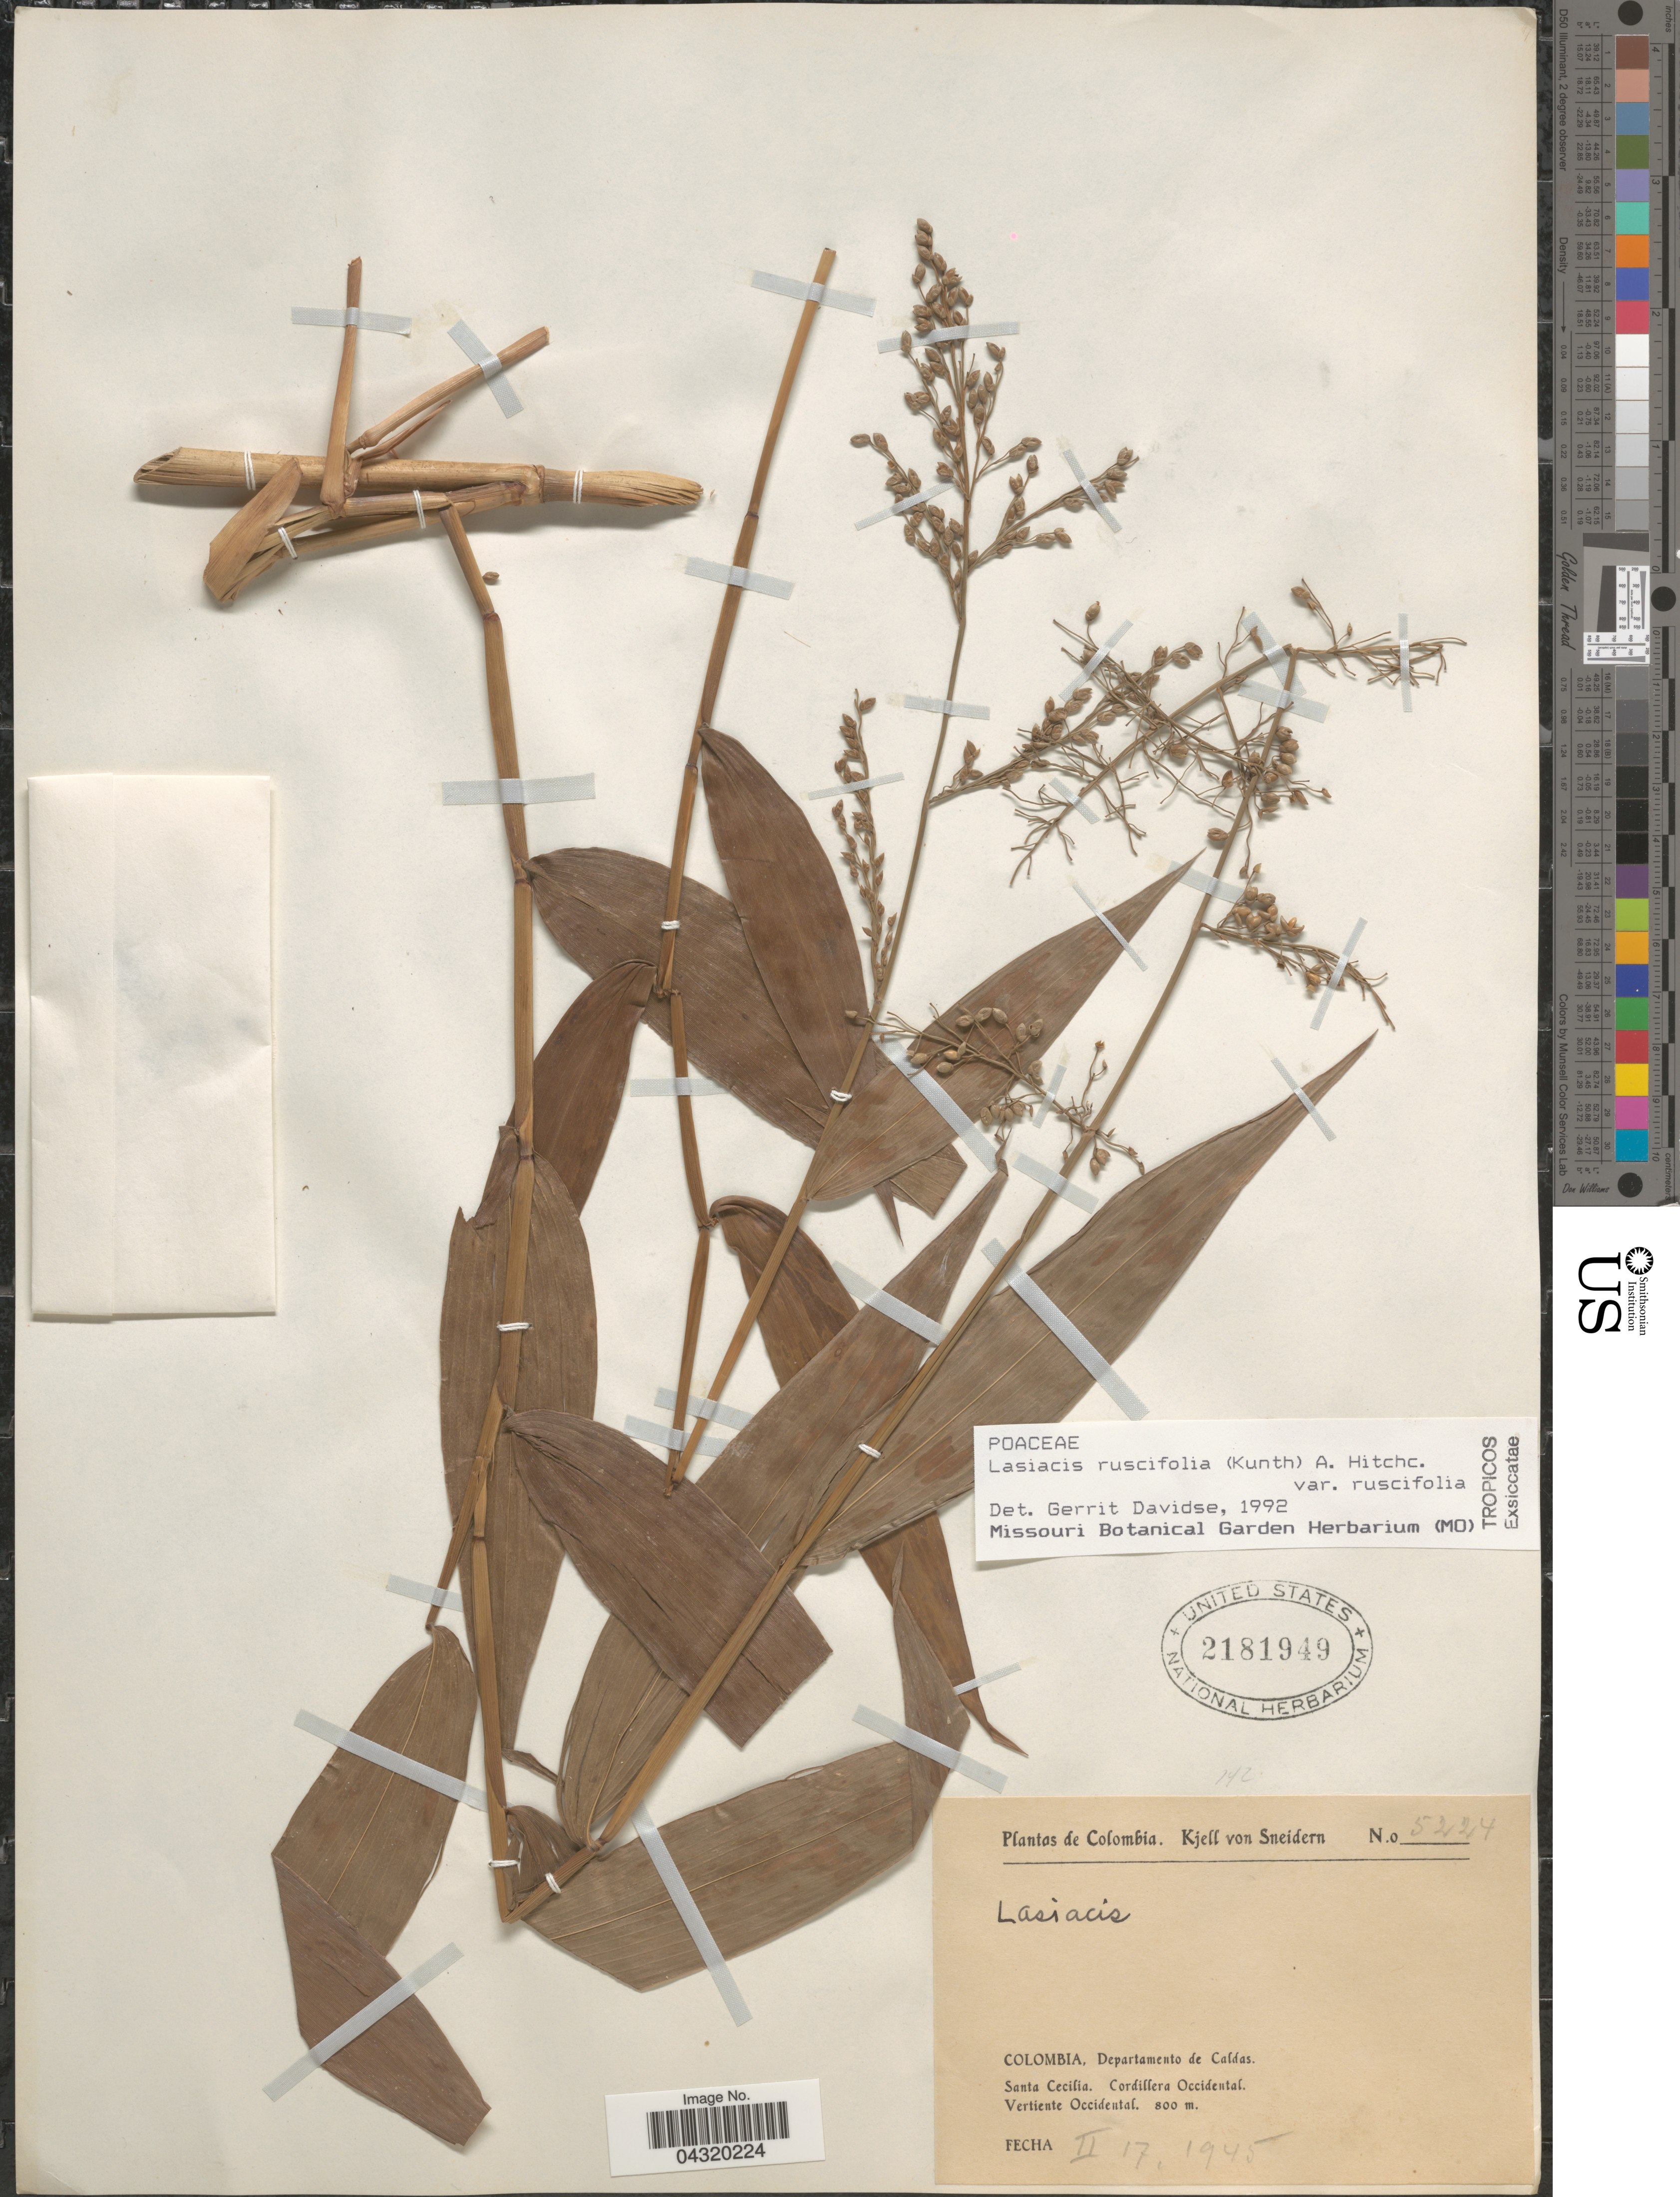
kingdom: Plantae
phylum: Tracheophyta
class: Liliopsida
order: Poales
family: Poaceae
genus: Lasiacis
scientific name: Lasiacis ruscifolia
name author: (Kunth) Hitchc.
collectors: K. von Sneidern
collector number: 5224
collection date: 1945-02-17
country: Colombia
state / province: Caldas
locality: Departamento de Caldas. Santa Cecilia. Cordillera Occidental. Vertiente Occidental.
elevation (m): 800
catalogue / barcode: US 2181949